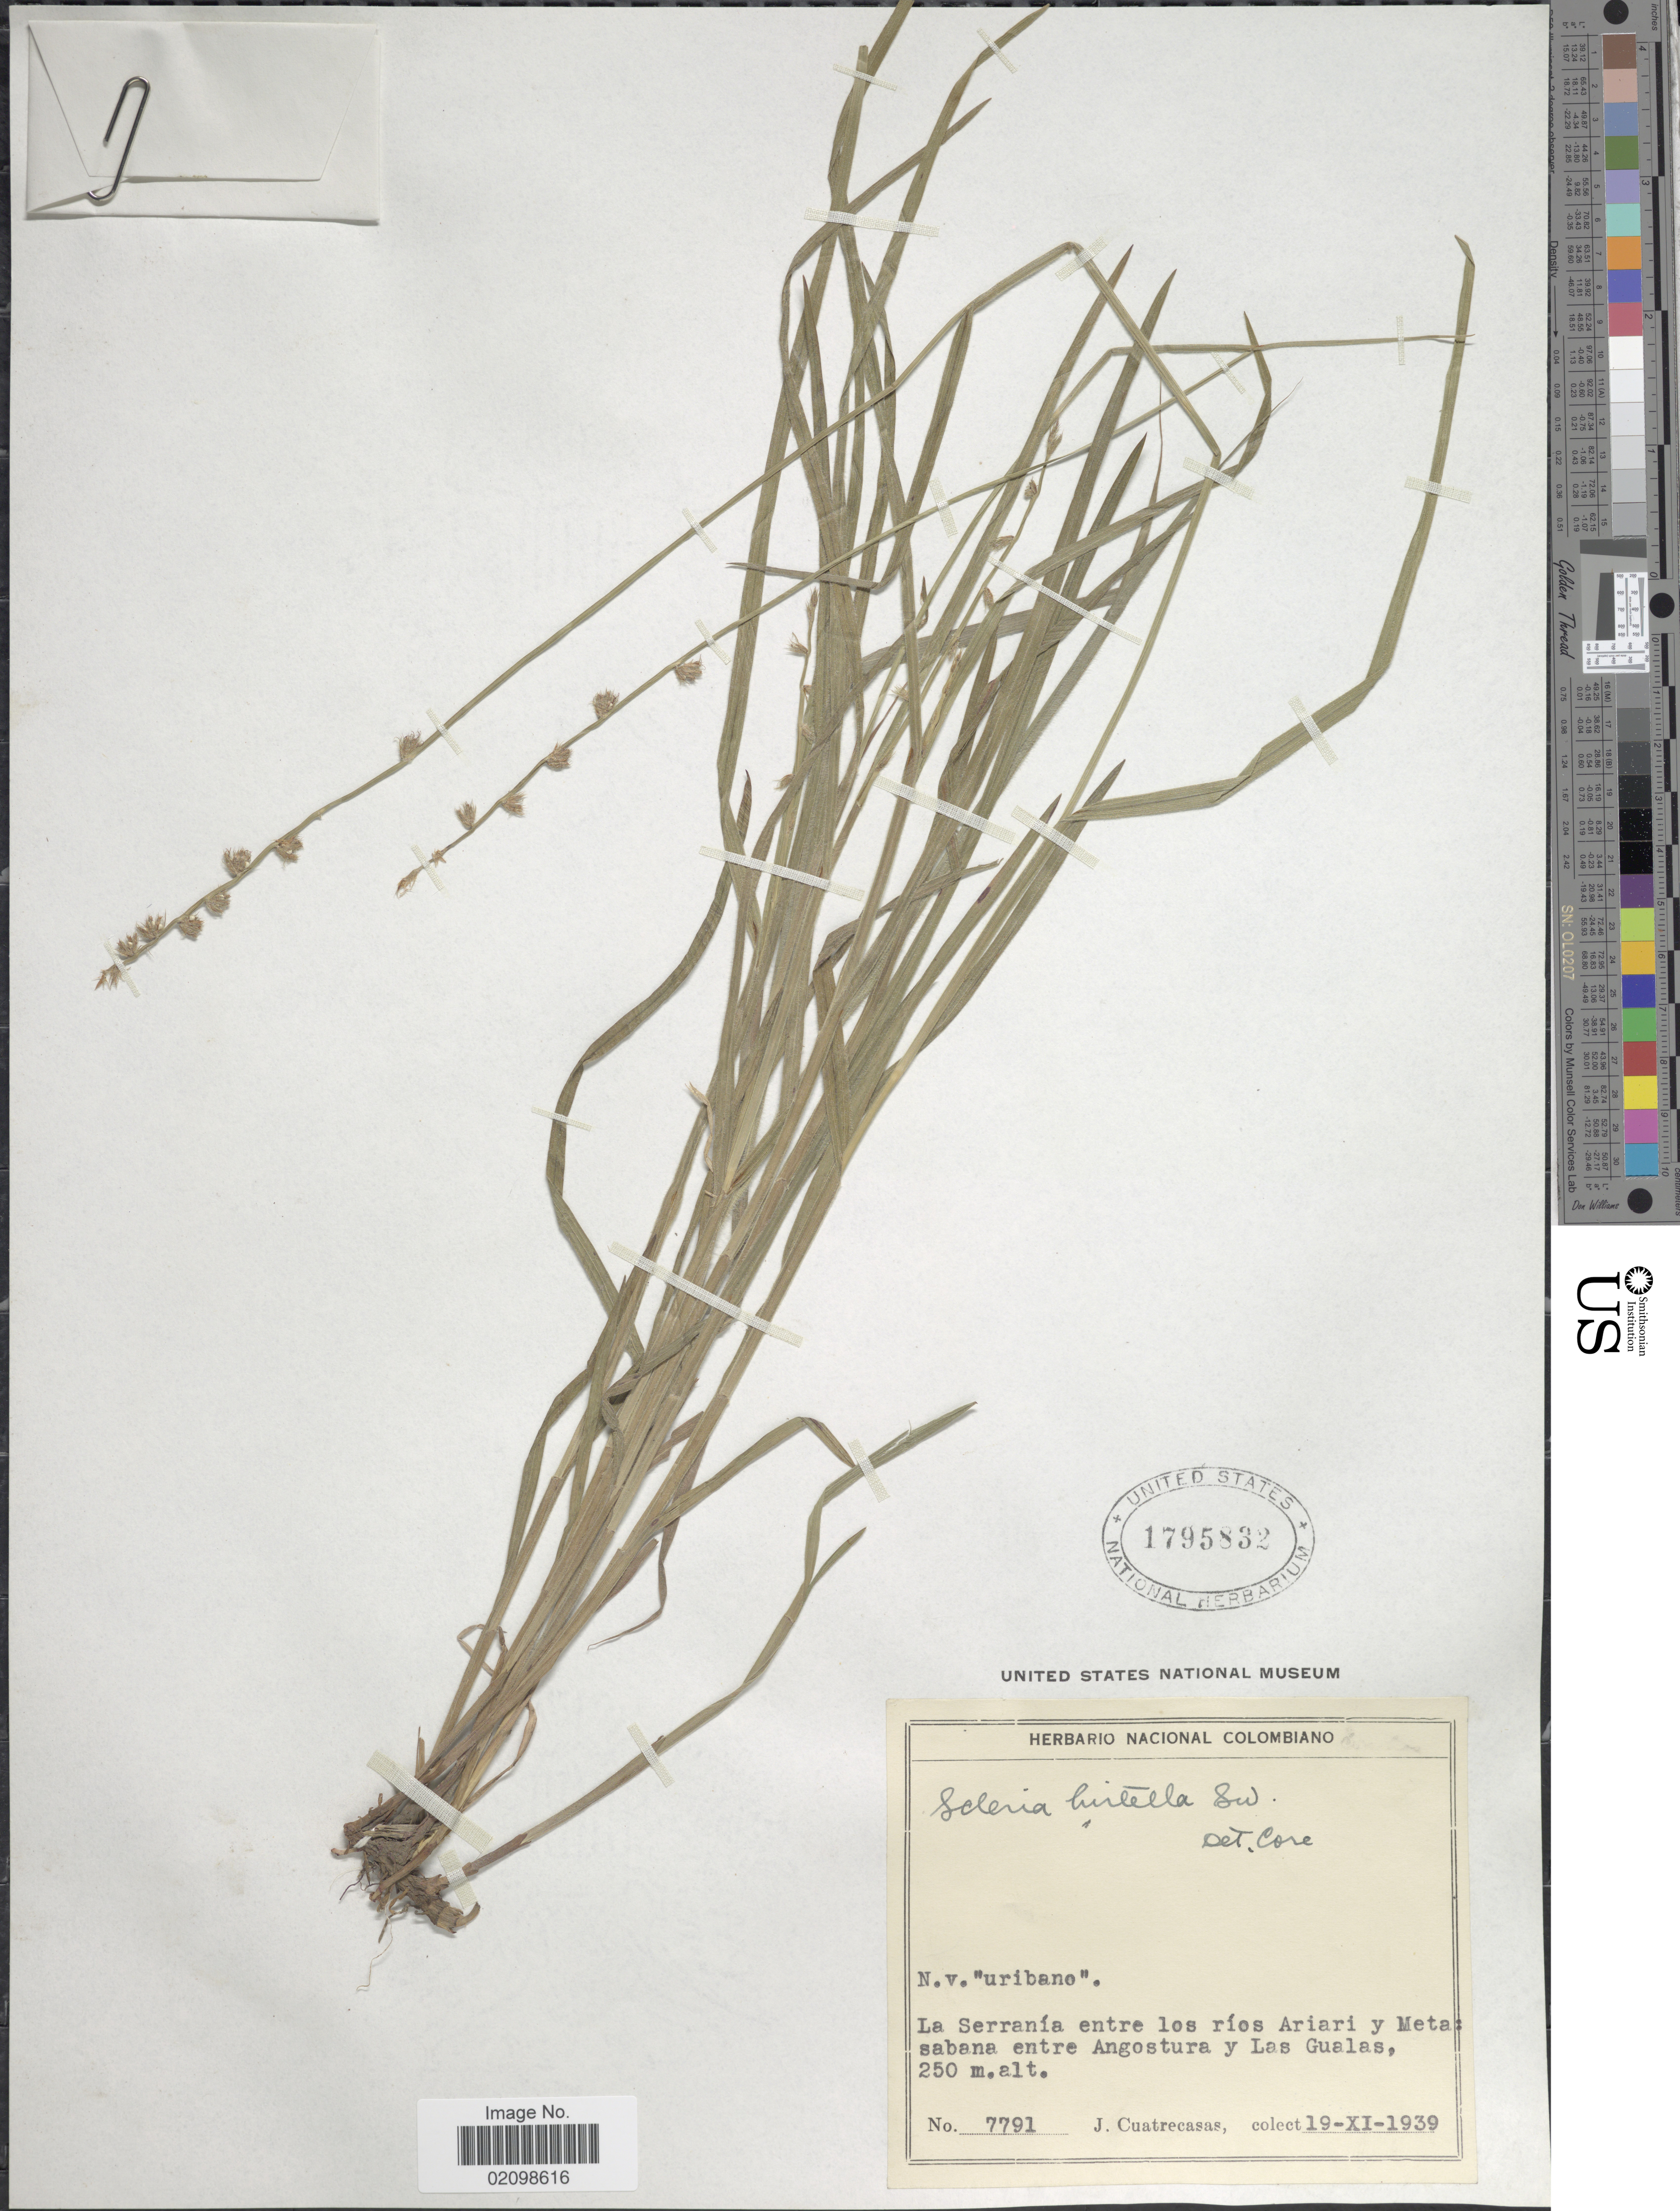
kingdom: Plantae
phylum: Tracheophyta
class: Liliopsida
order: Poales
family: Cyperaceae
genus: Scleria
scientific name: Scleria distans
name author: Poir.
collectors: J. Cuatrecasas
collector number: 7791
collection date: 1939-11-19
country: Colombia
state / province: Meta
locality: La Serrania entre los rios Ariari y Meta: sabana entre Angostura y Las Gualas.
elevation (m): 250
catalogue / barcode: US 1795832